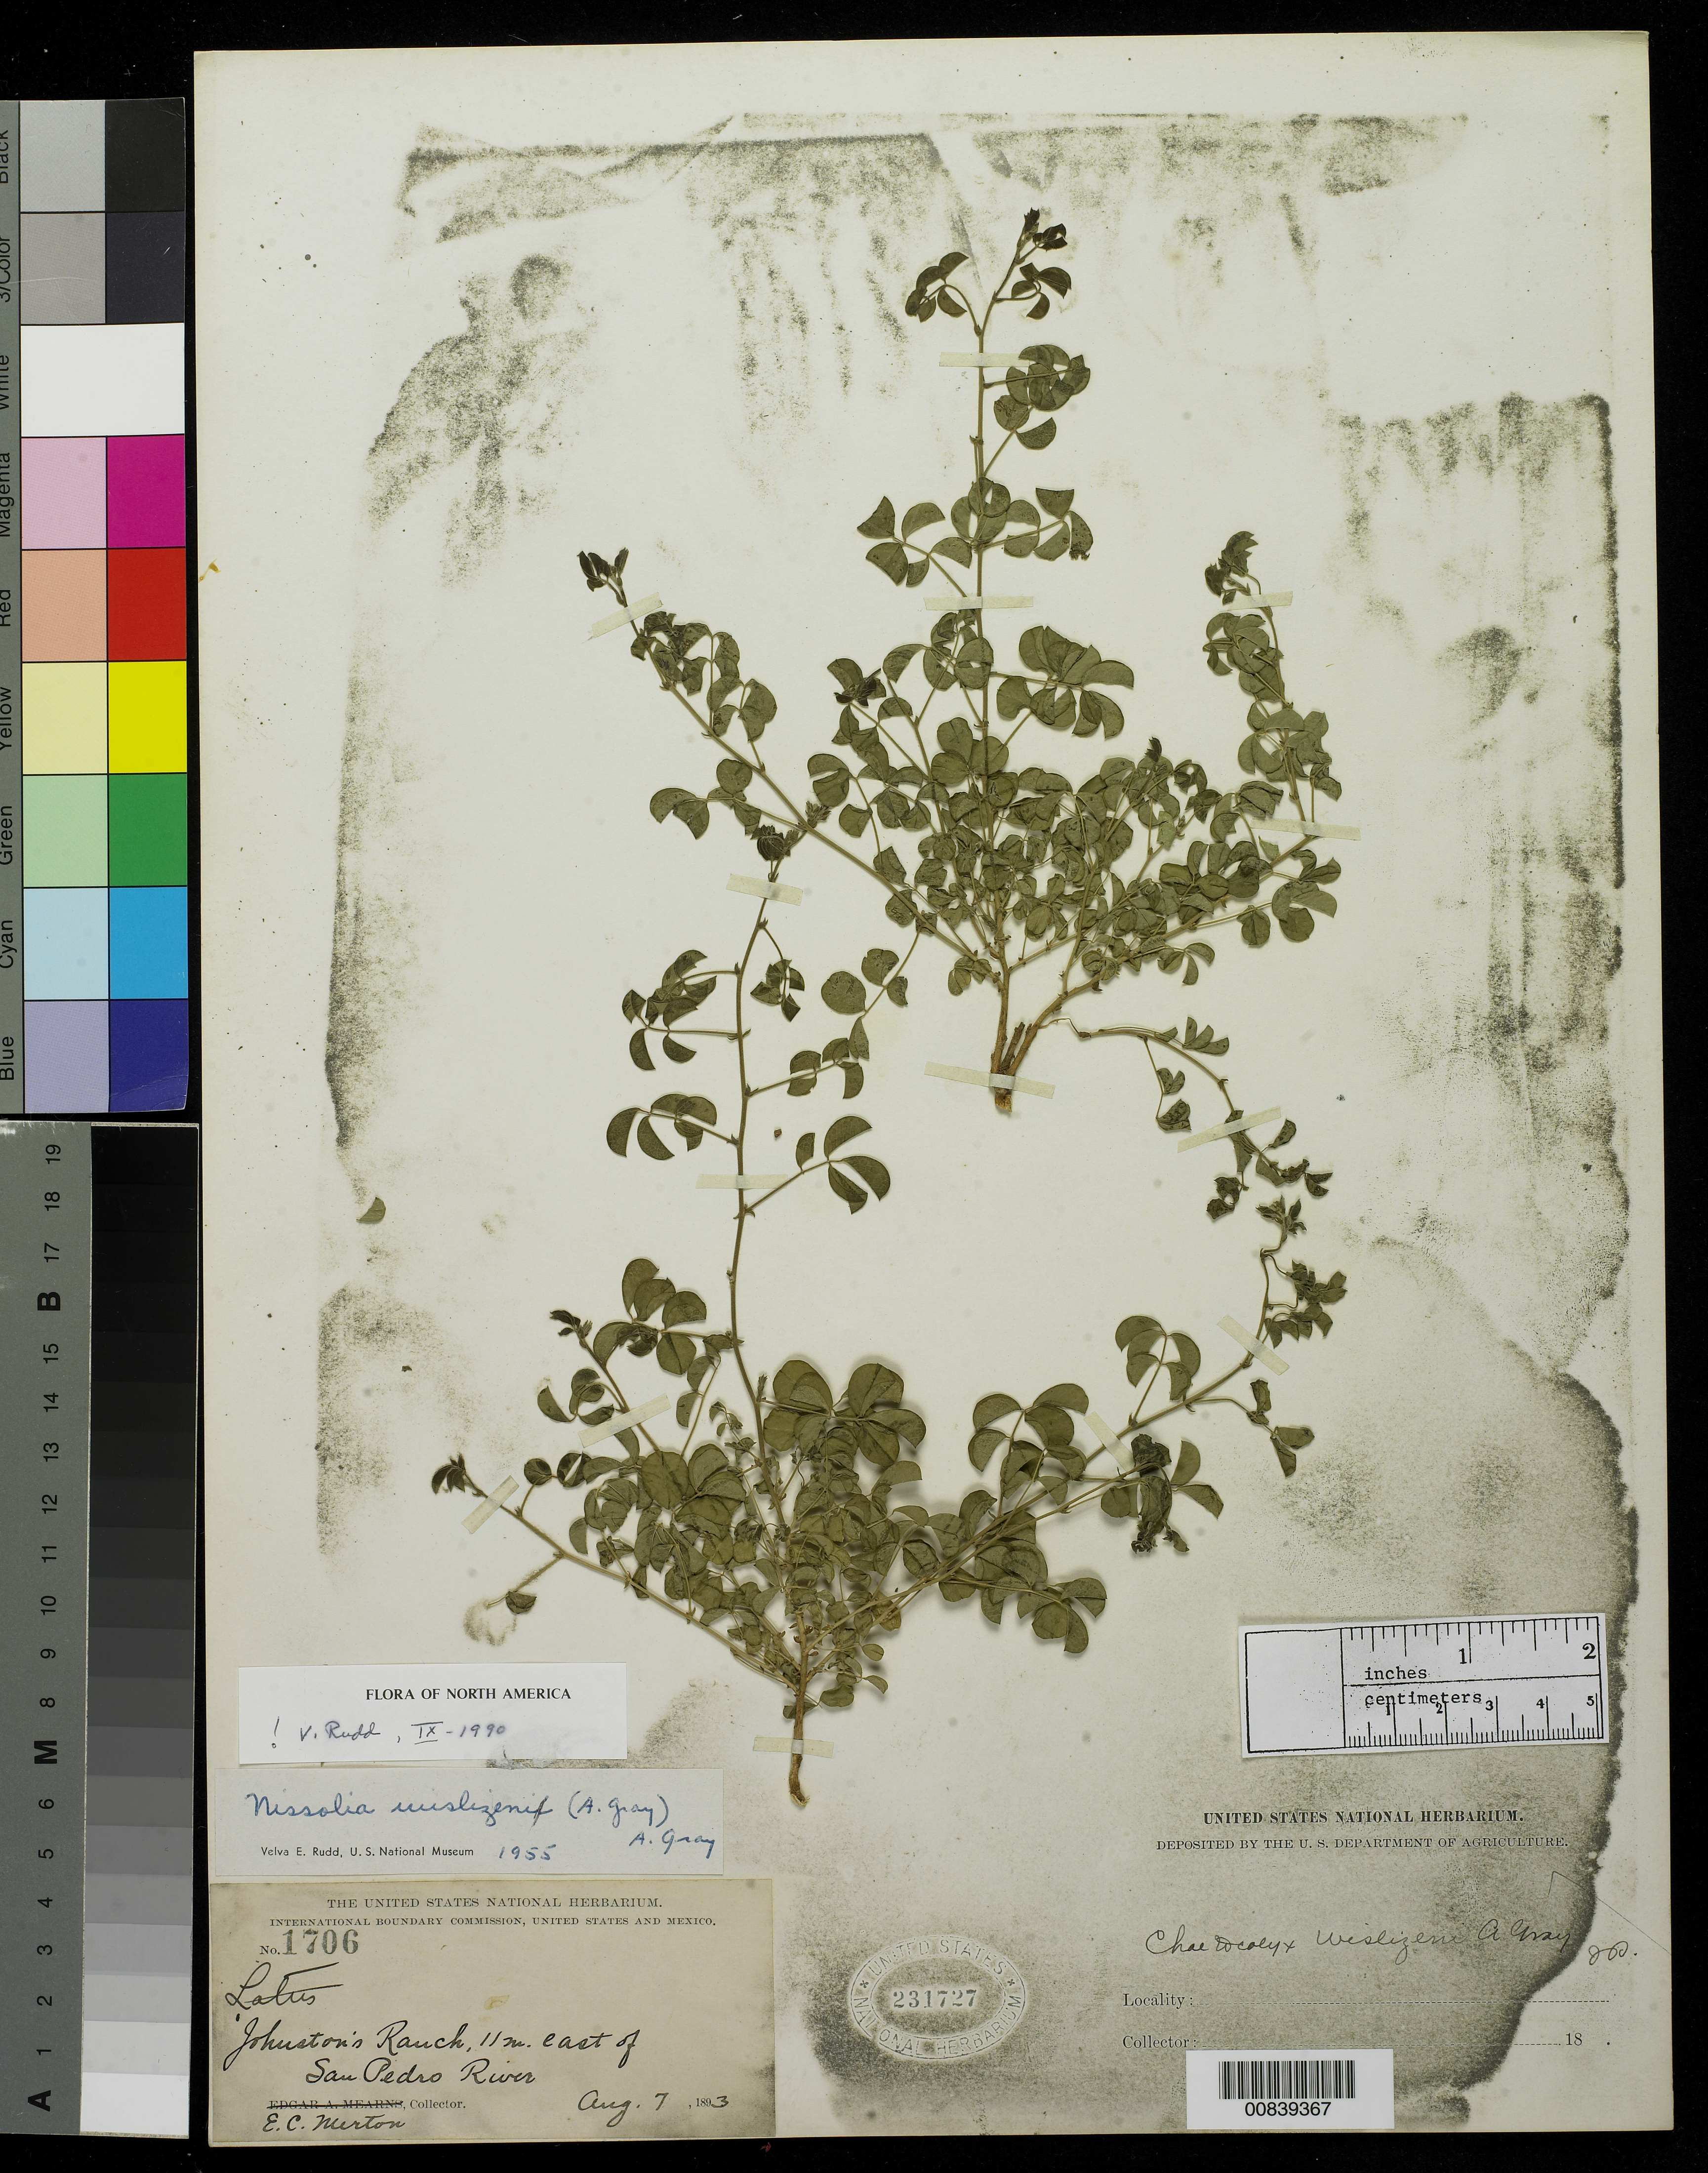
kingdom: Plantae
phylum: Tracheophyta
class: Magnoliopsida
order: Fabales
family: Fabaceae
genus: Nissolia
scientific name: Nissolia wislizeni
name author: A. Gray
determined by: Rudd, V. E.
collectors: E. Merton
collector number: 1706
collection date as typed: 07 Aug 1893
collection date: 1893-08-07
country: United States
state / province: Arizona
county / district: Cochise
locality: Johnston's Ranch, 11 mi. E of San Pedro River.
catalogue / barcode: US 231727